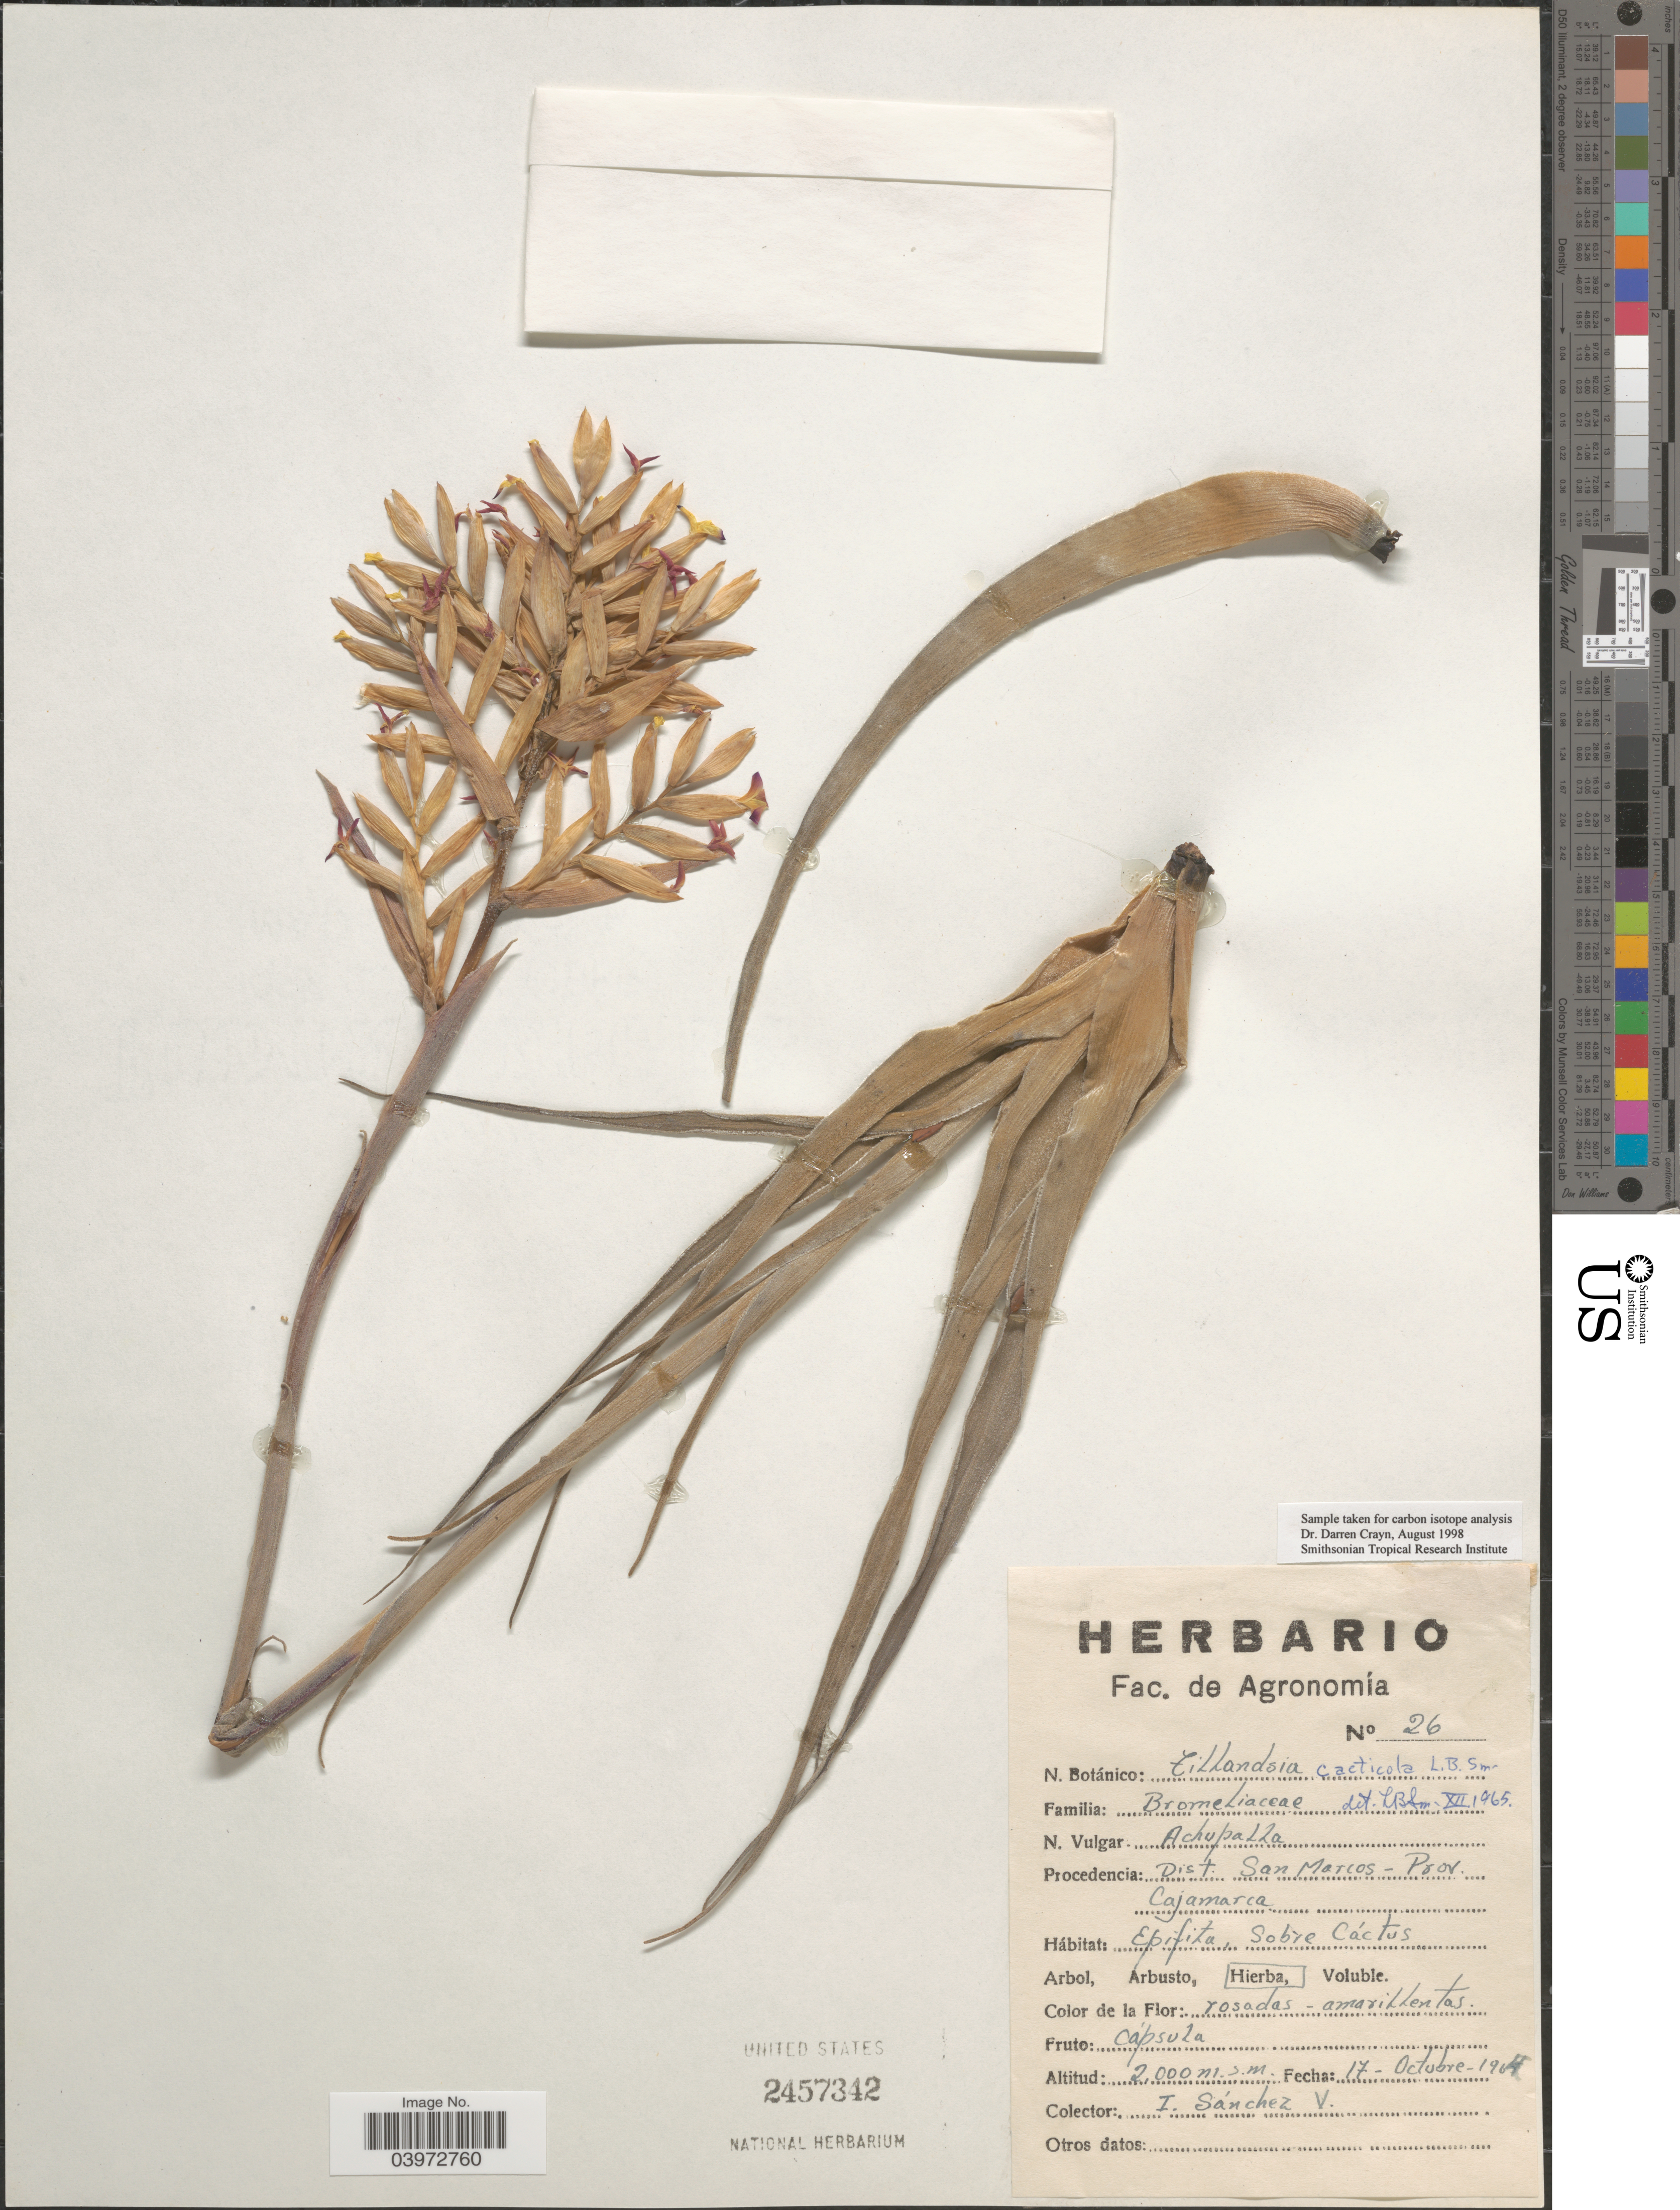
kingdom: Plantae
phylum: Tracheophyta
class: Liliopsida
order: Poales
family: Bromeliaceae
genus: Tillandsia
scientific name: Tillandsia cacticola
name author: L.B. Sm.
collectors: I. Sánchez Vega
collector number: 26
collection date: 1904-10-17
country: Peru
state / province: Cajamarca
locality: Dist. San Marcos.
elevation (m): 2000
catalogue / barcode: US 2457342